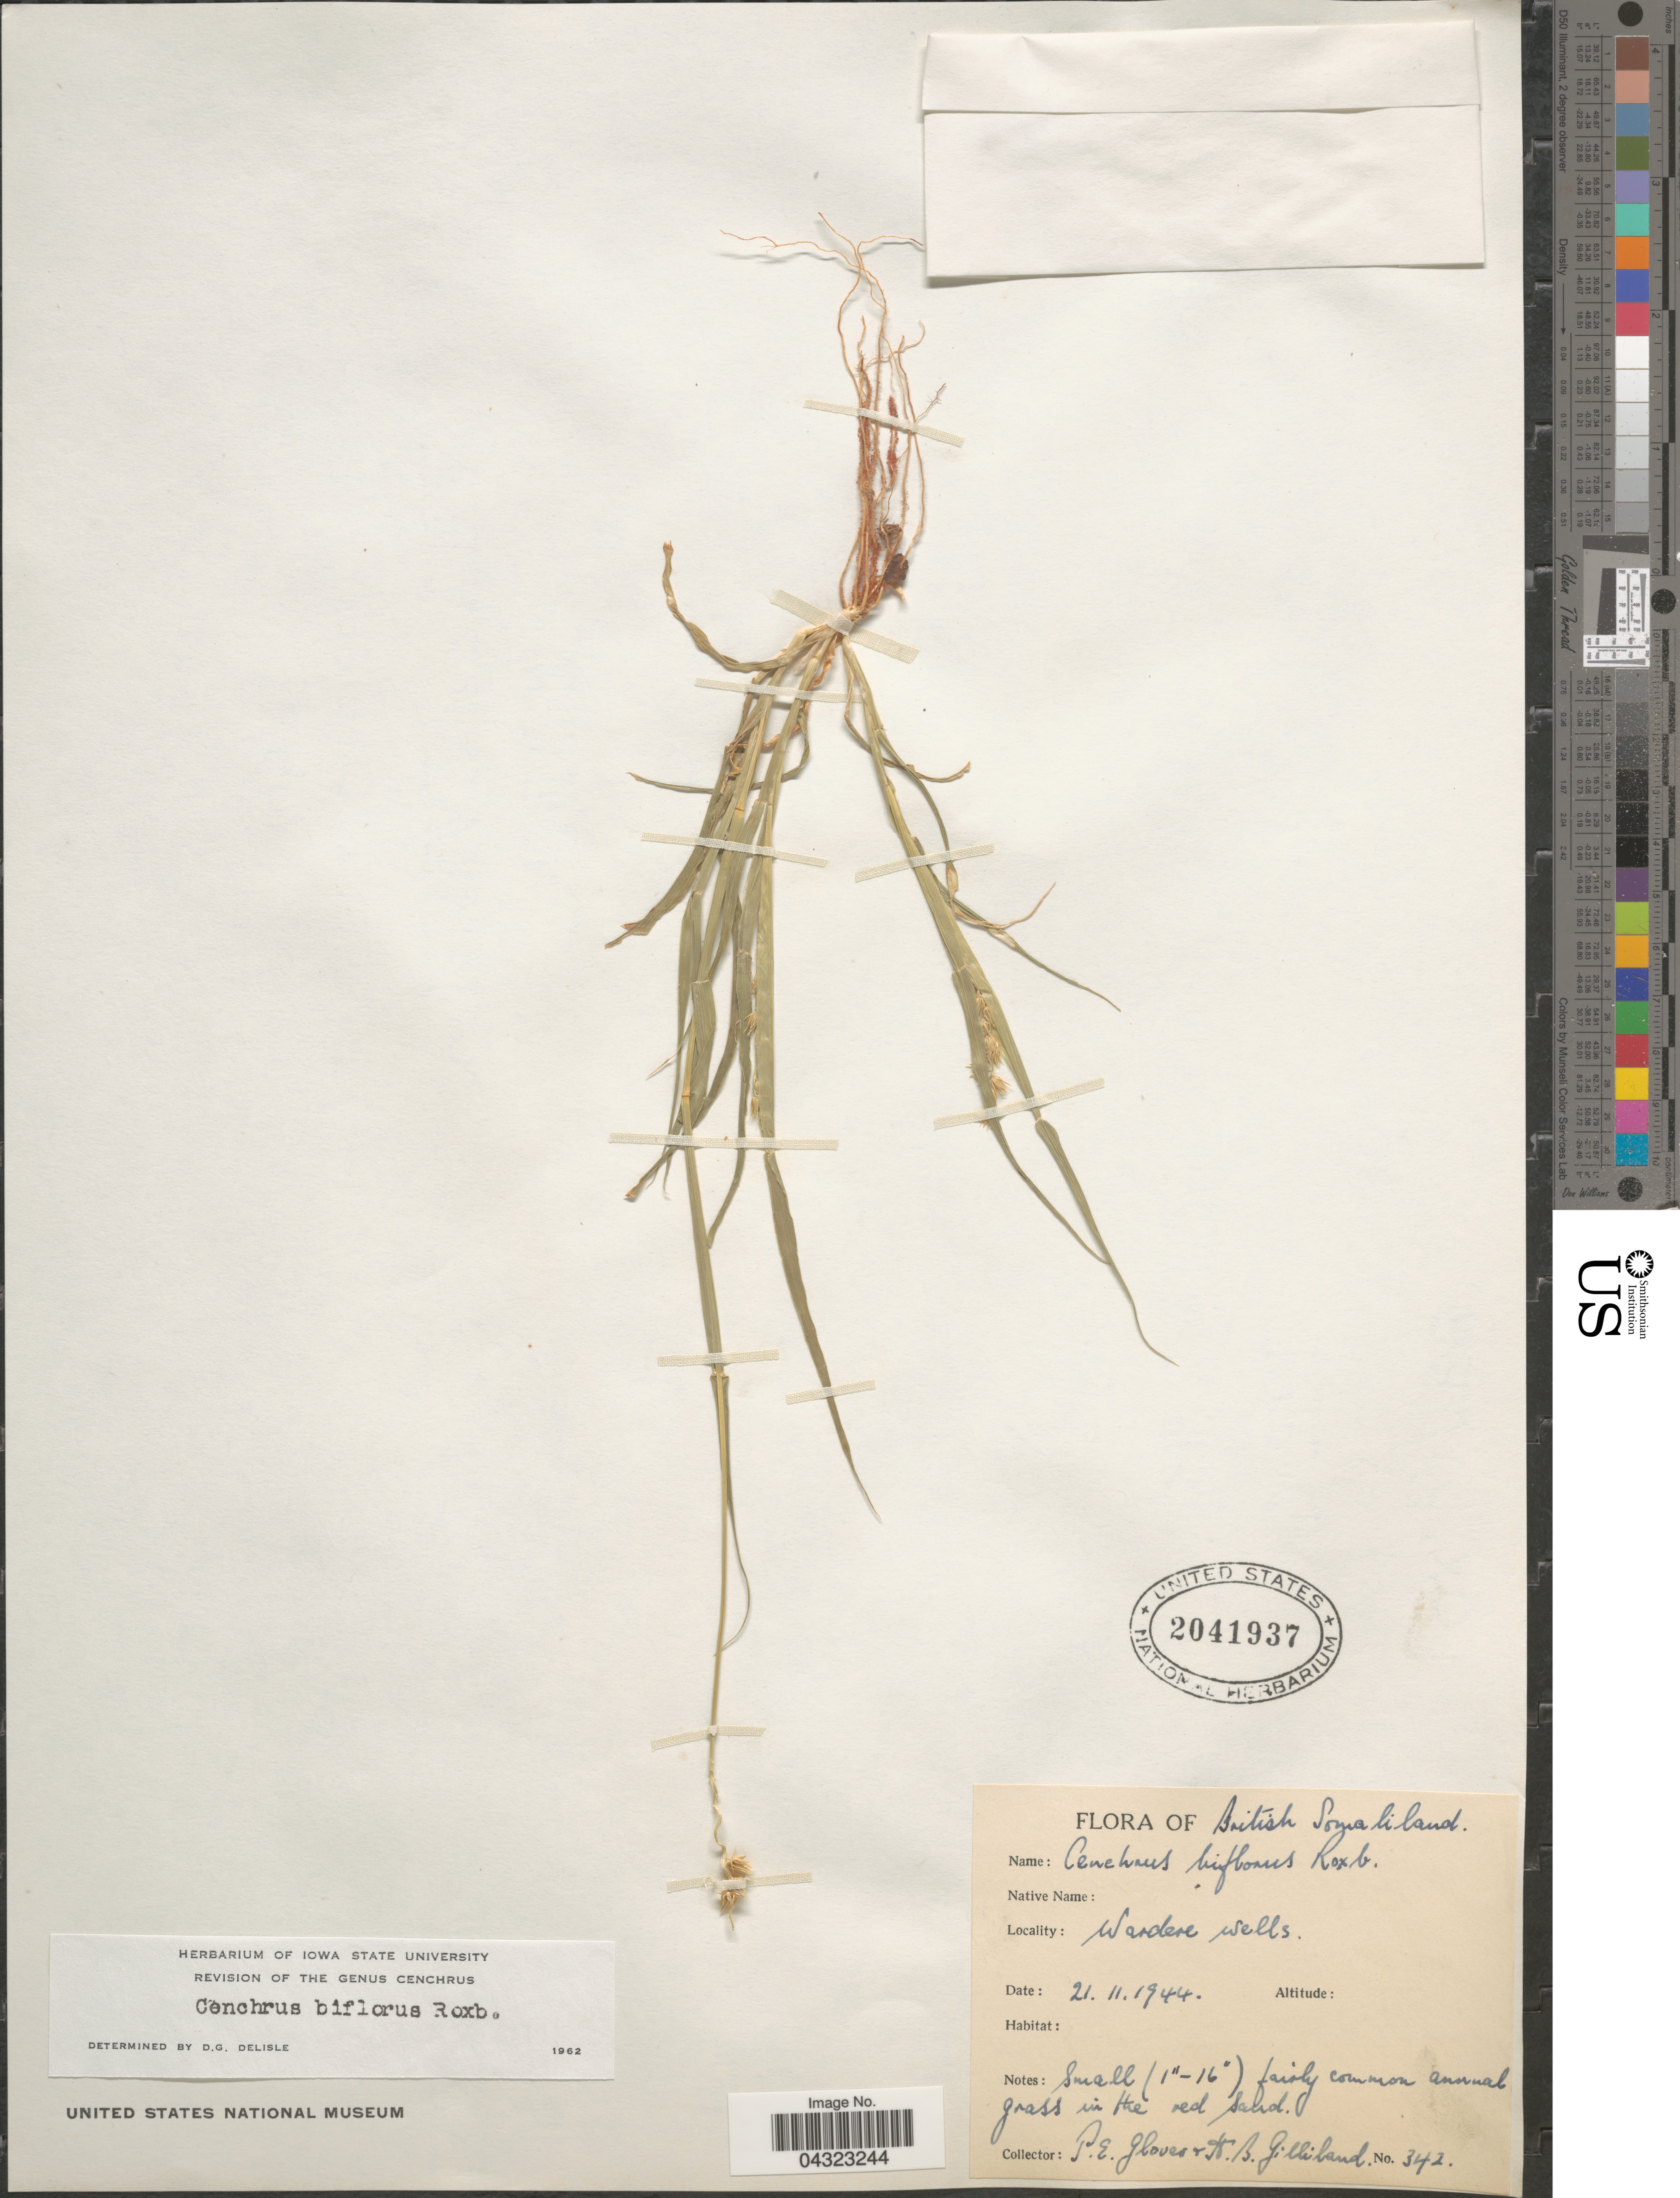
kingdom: Plantae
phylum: Tracheophyta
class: Liliopsida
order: Poales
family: Poaceae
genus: Cenchrus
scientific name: Cenchrus biflorus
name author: Roxb.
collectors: P. Glover & H. Gilliland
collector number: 342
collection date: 1944-11-21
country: Somalia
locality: British Somaliland. Warden Wells.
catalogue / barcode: US 2041937